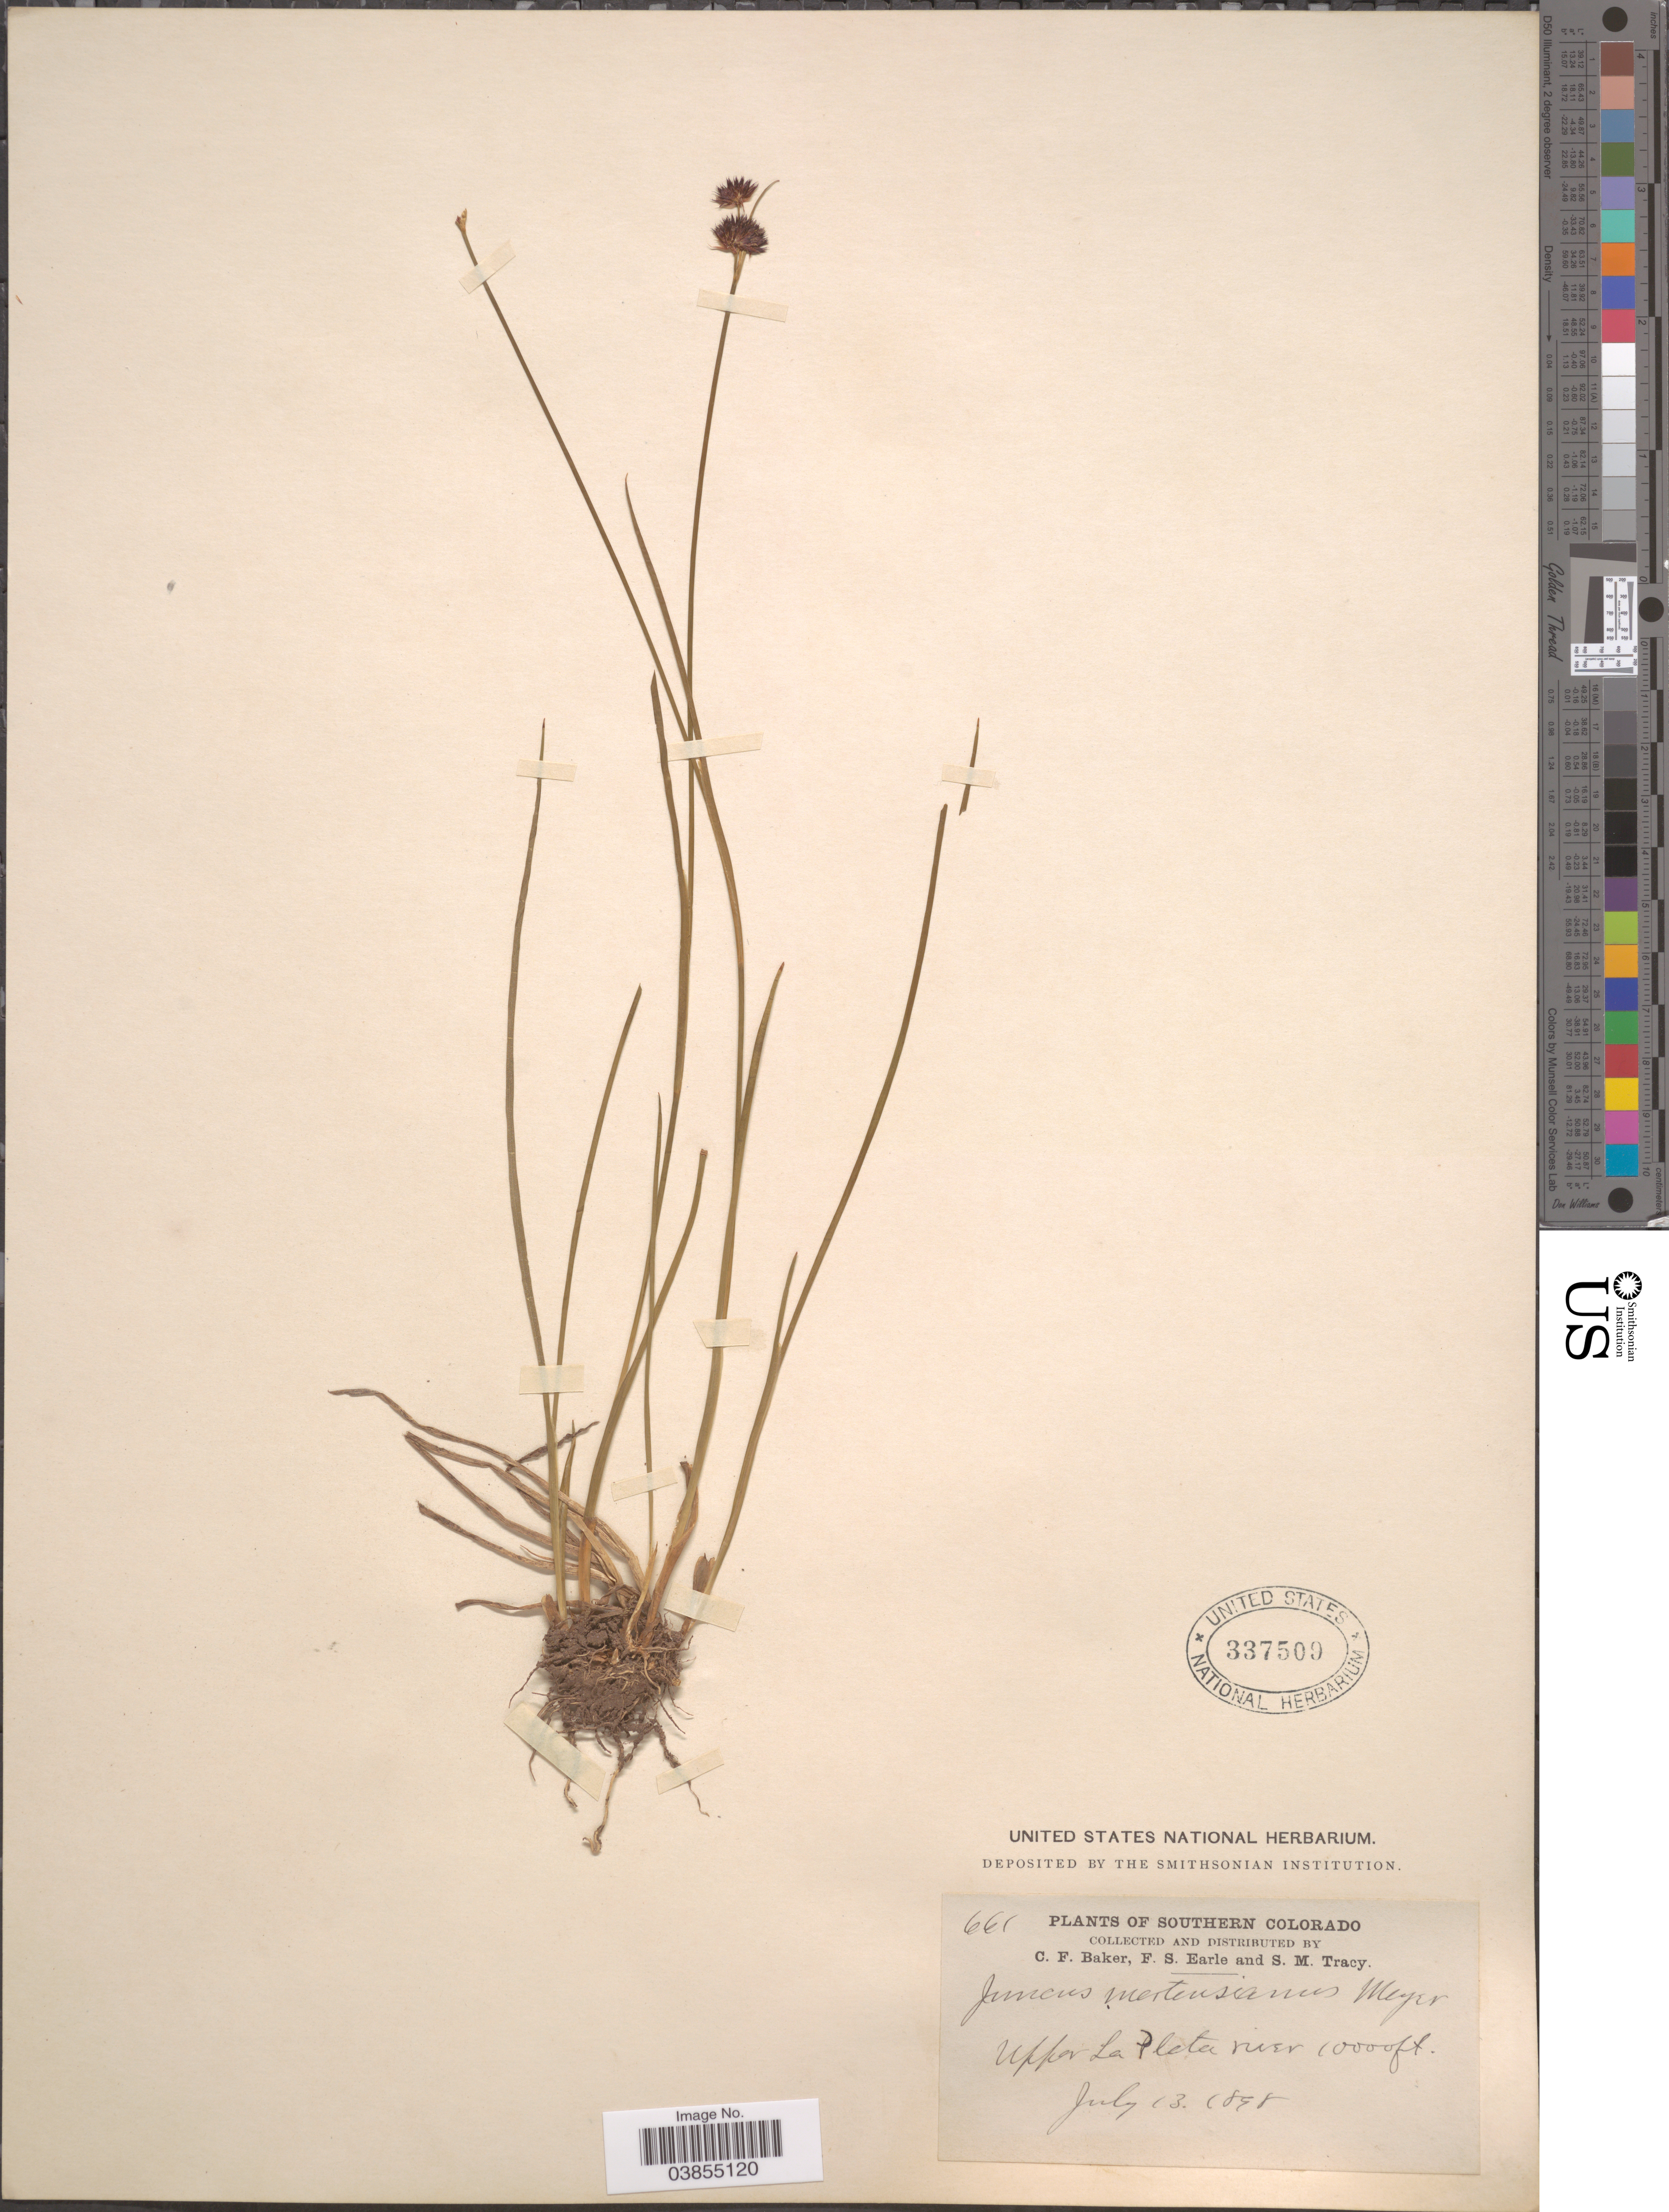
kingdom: Plantae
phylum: Tracheophyta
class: Liliopsida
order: Poales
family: Juncaceae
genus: Juncus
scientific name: Juncus mertensianus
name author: Bong.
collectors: C. F. Baker, F. S. Earle & S. M. Tracy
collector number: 661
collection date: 1898-07-13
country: United States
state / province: Colorado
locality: Southern Colorado. Upper La Plata river.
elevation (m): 3048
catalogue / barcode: US 337509